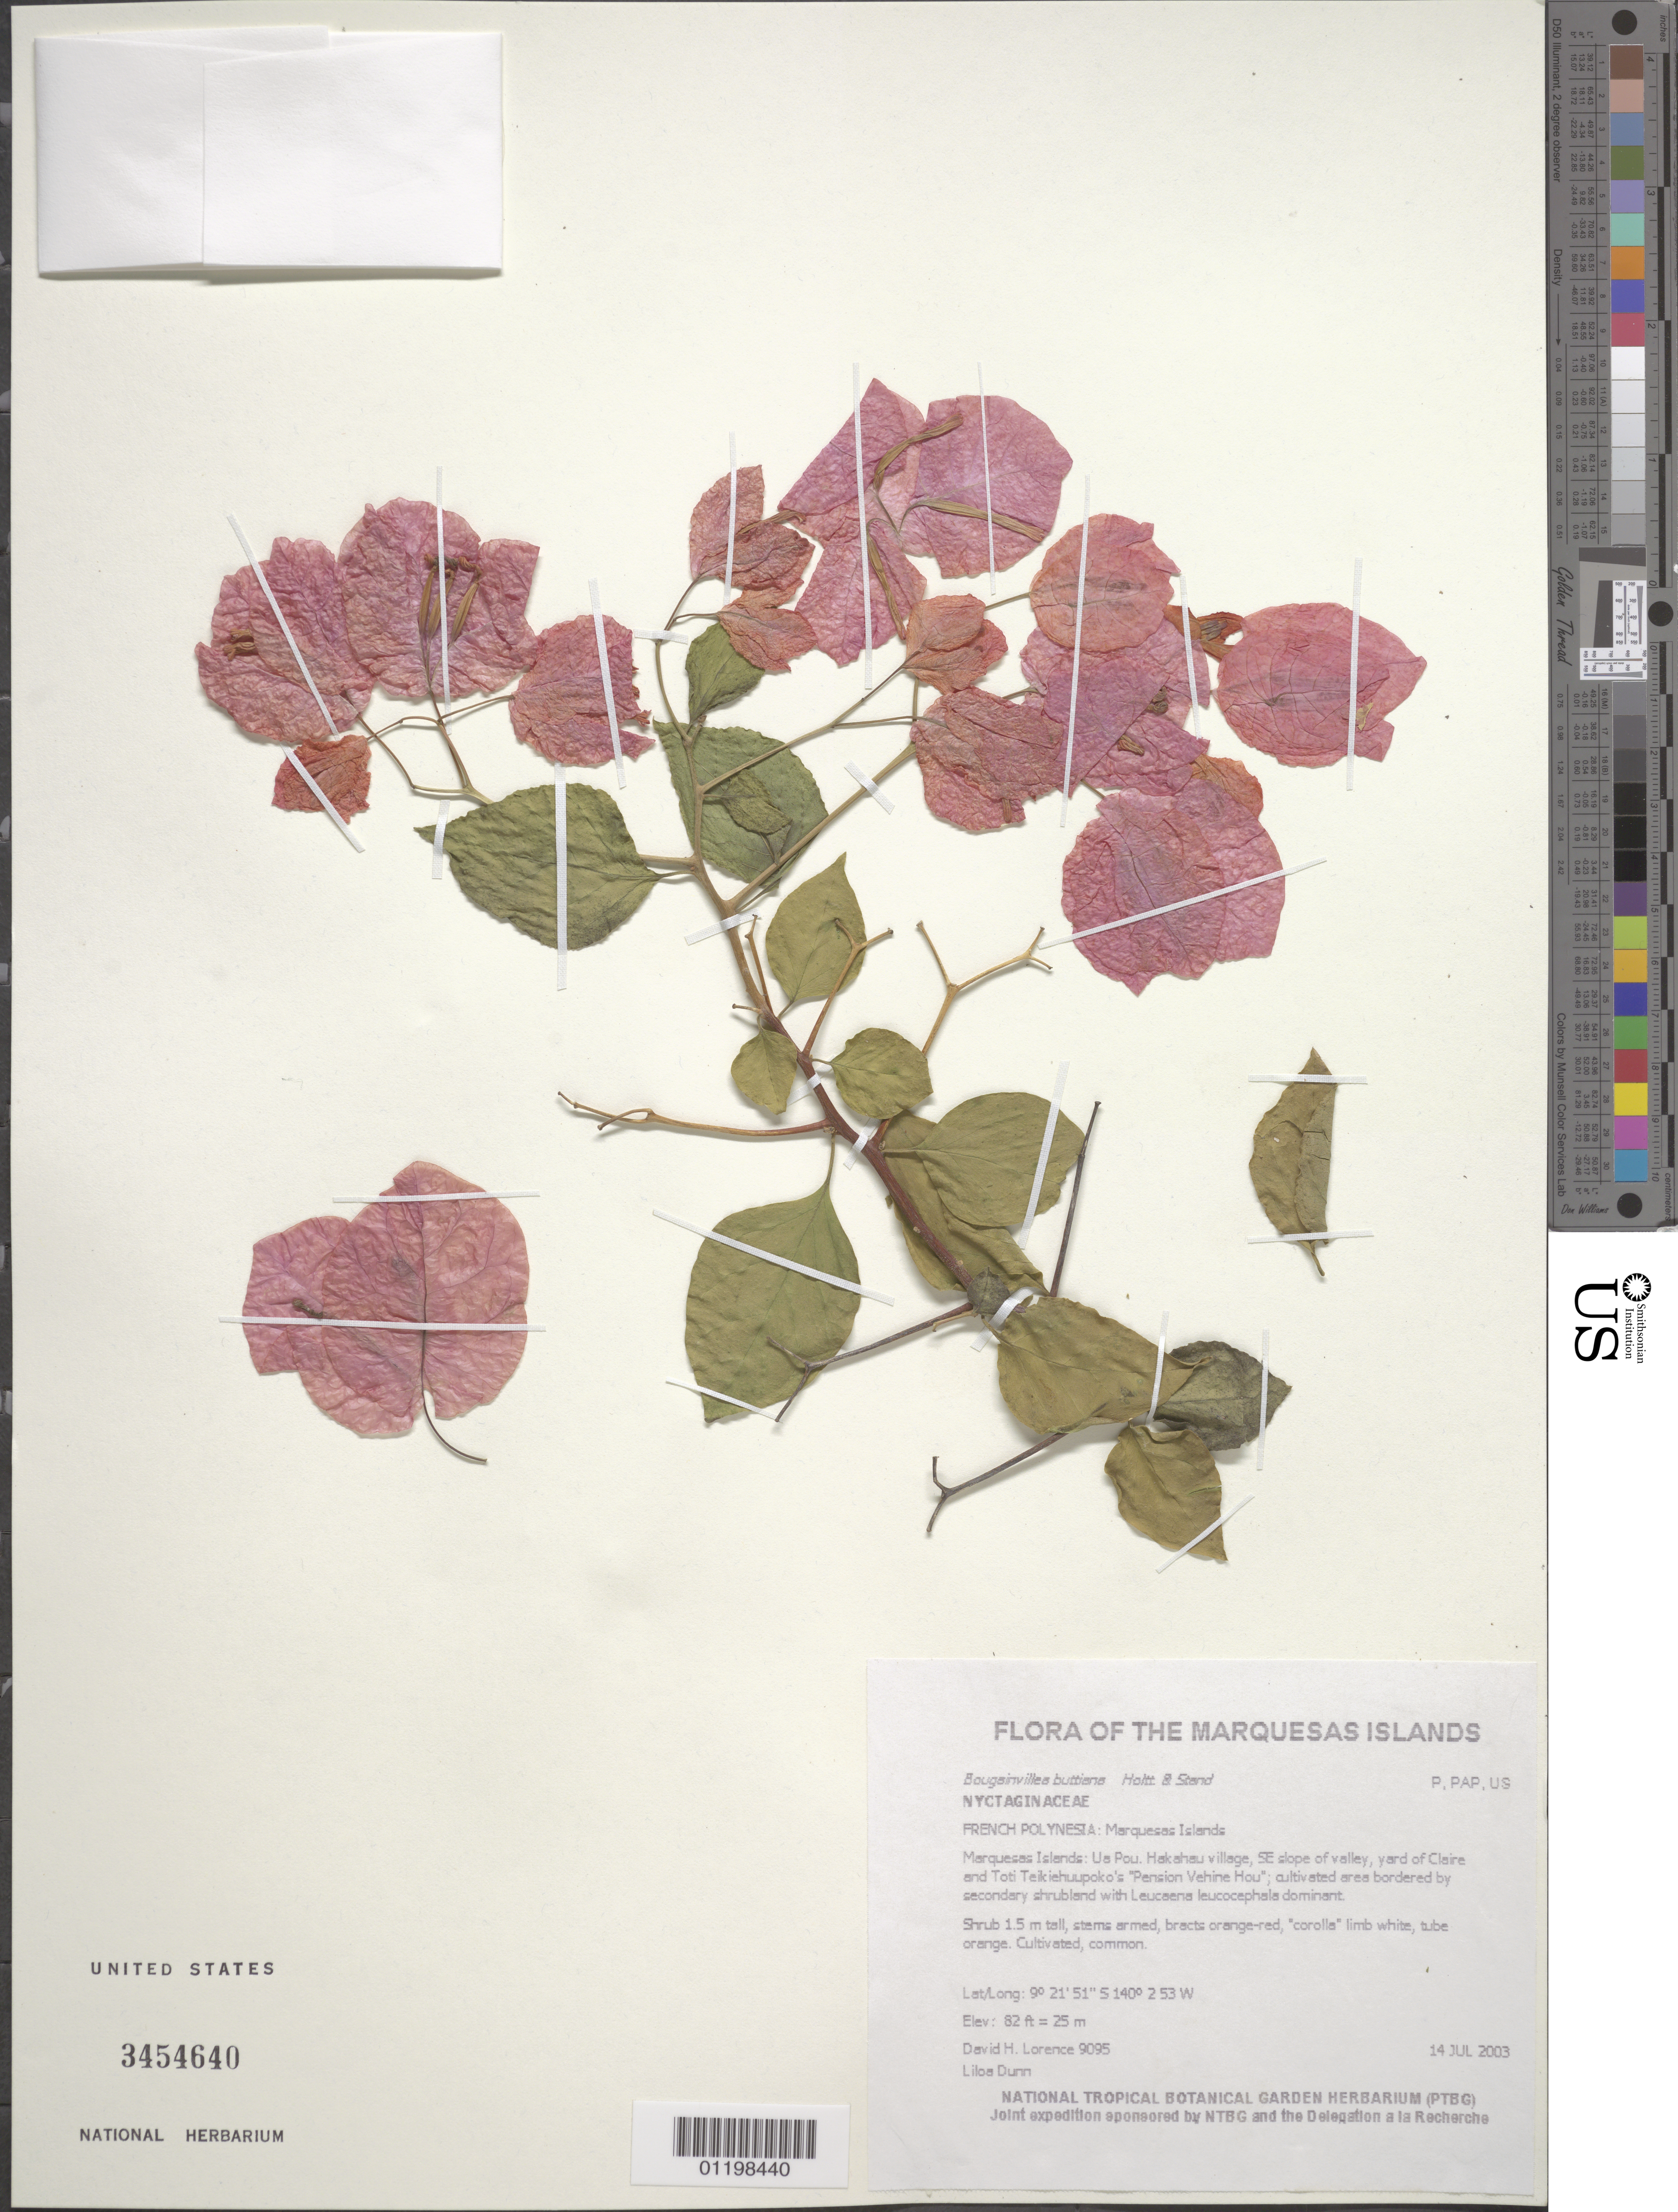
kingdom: Plantae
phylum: Tracheophyta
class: Magnoliopsida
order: Caryophyllales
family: Nyctaginaceae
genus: Bougainvillea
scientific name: Bougainvillea x buttiana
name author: Holttum & Standl.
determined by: Lorence, David H., (PTBG), National Tropical Botanical Garden (UNITED STATES)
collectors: D. Lorence & L. Dunn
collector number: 9095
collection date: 2003-07-14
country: French Polynesia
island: Ua Pou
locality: Hakahau village, SE slope of valley, yard of Claire and Toti Teikiehuupoko's "Pension Vehine Hou"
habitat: Cultivated area bordered by secondary shrubland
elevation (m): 25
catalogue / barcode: US 3454640